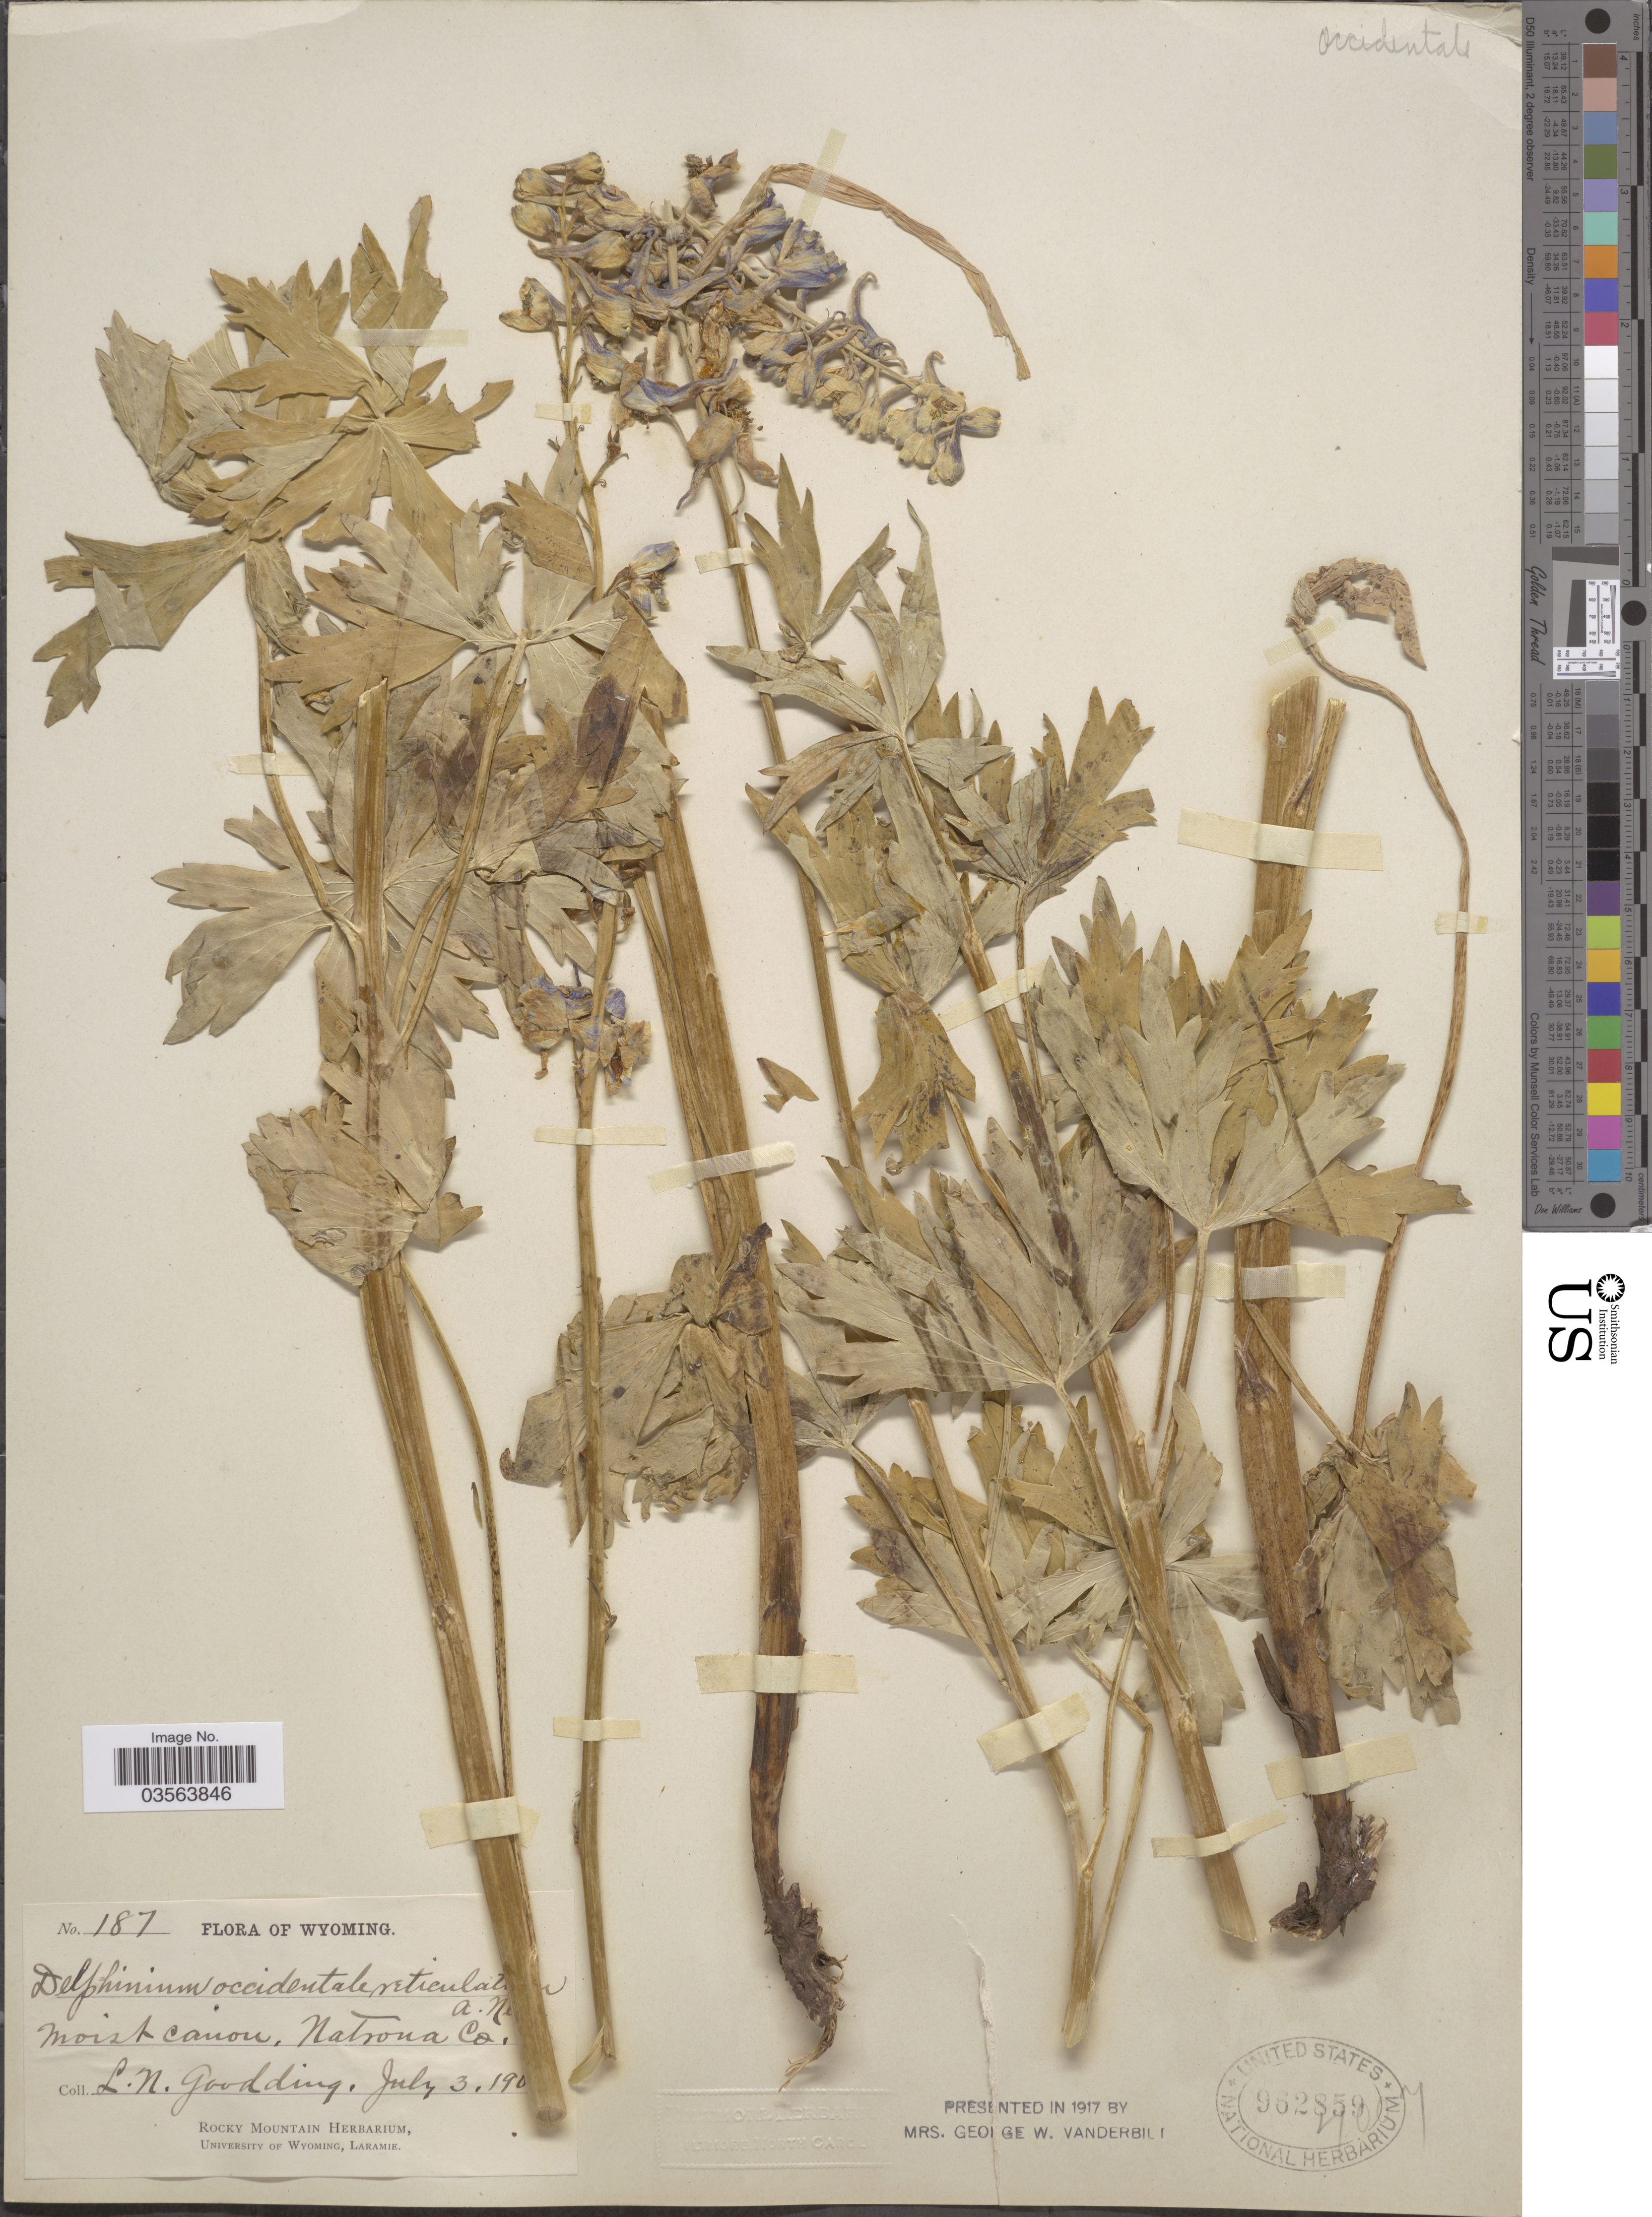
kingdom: Plantae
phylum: Tracheophyta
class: Magnoliopsida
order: Ranunculales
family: Ranunculaceae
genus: Delphinium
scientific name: Delphinium x occidentale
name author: (S. Watson) S. Watson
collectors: L. N. Goodding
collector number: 187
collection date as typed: July 3, 190!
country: United States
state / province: Wyoming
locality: Moist canon, Natrona Co.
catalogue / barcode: US 962859